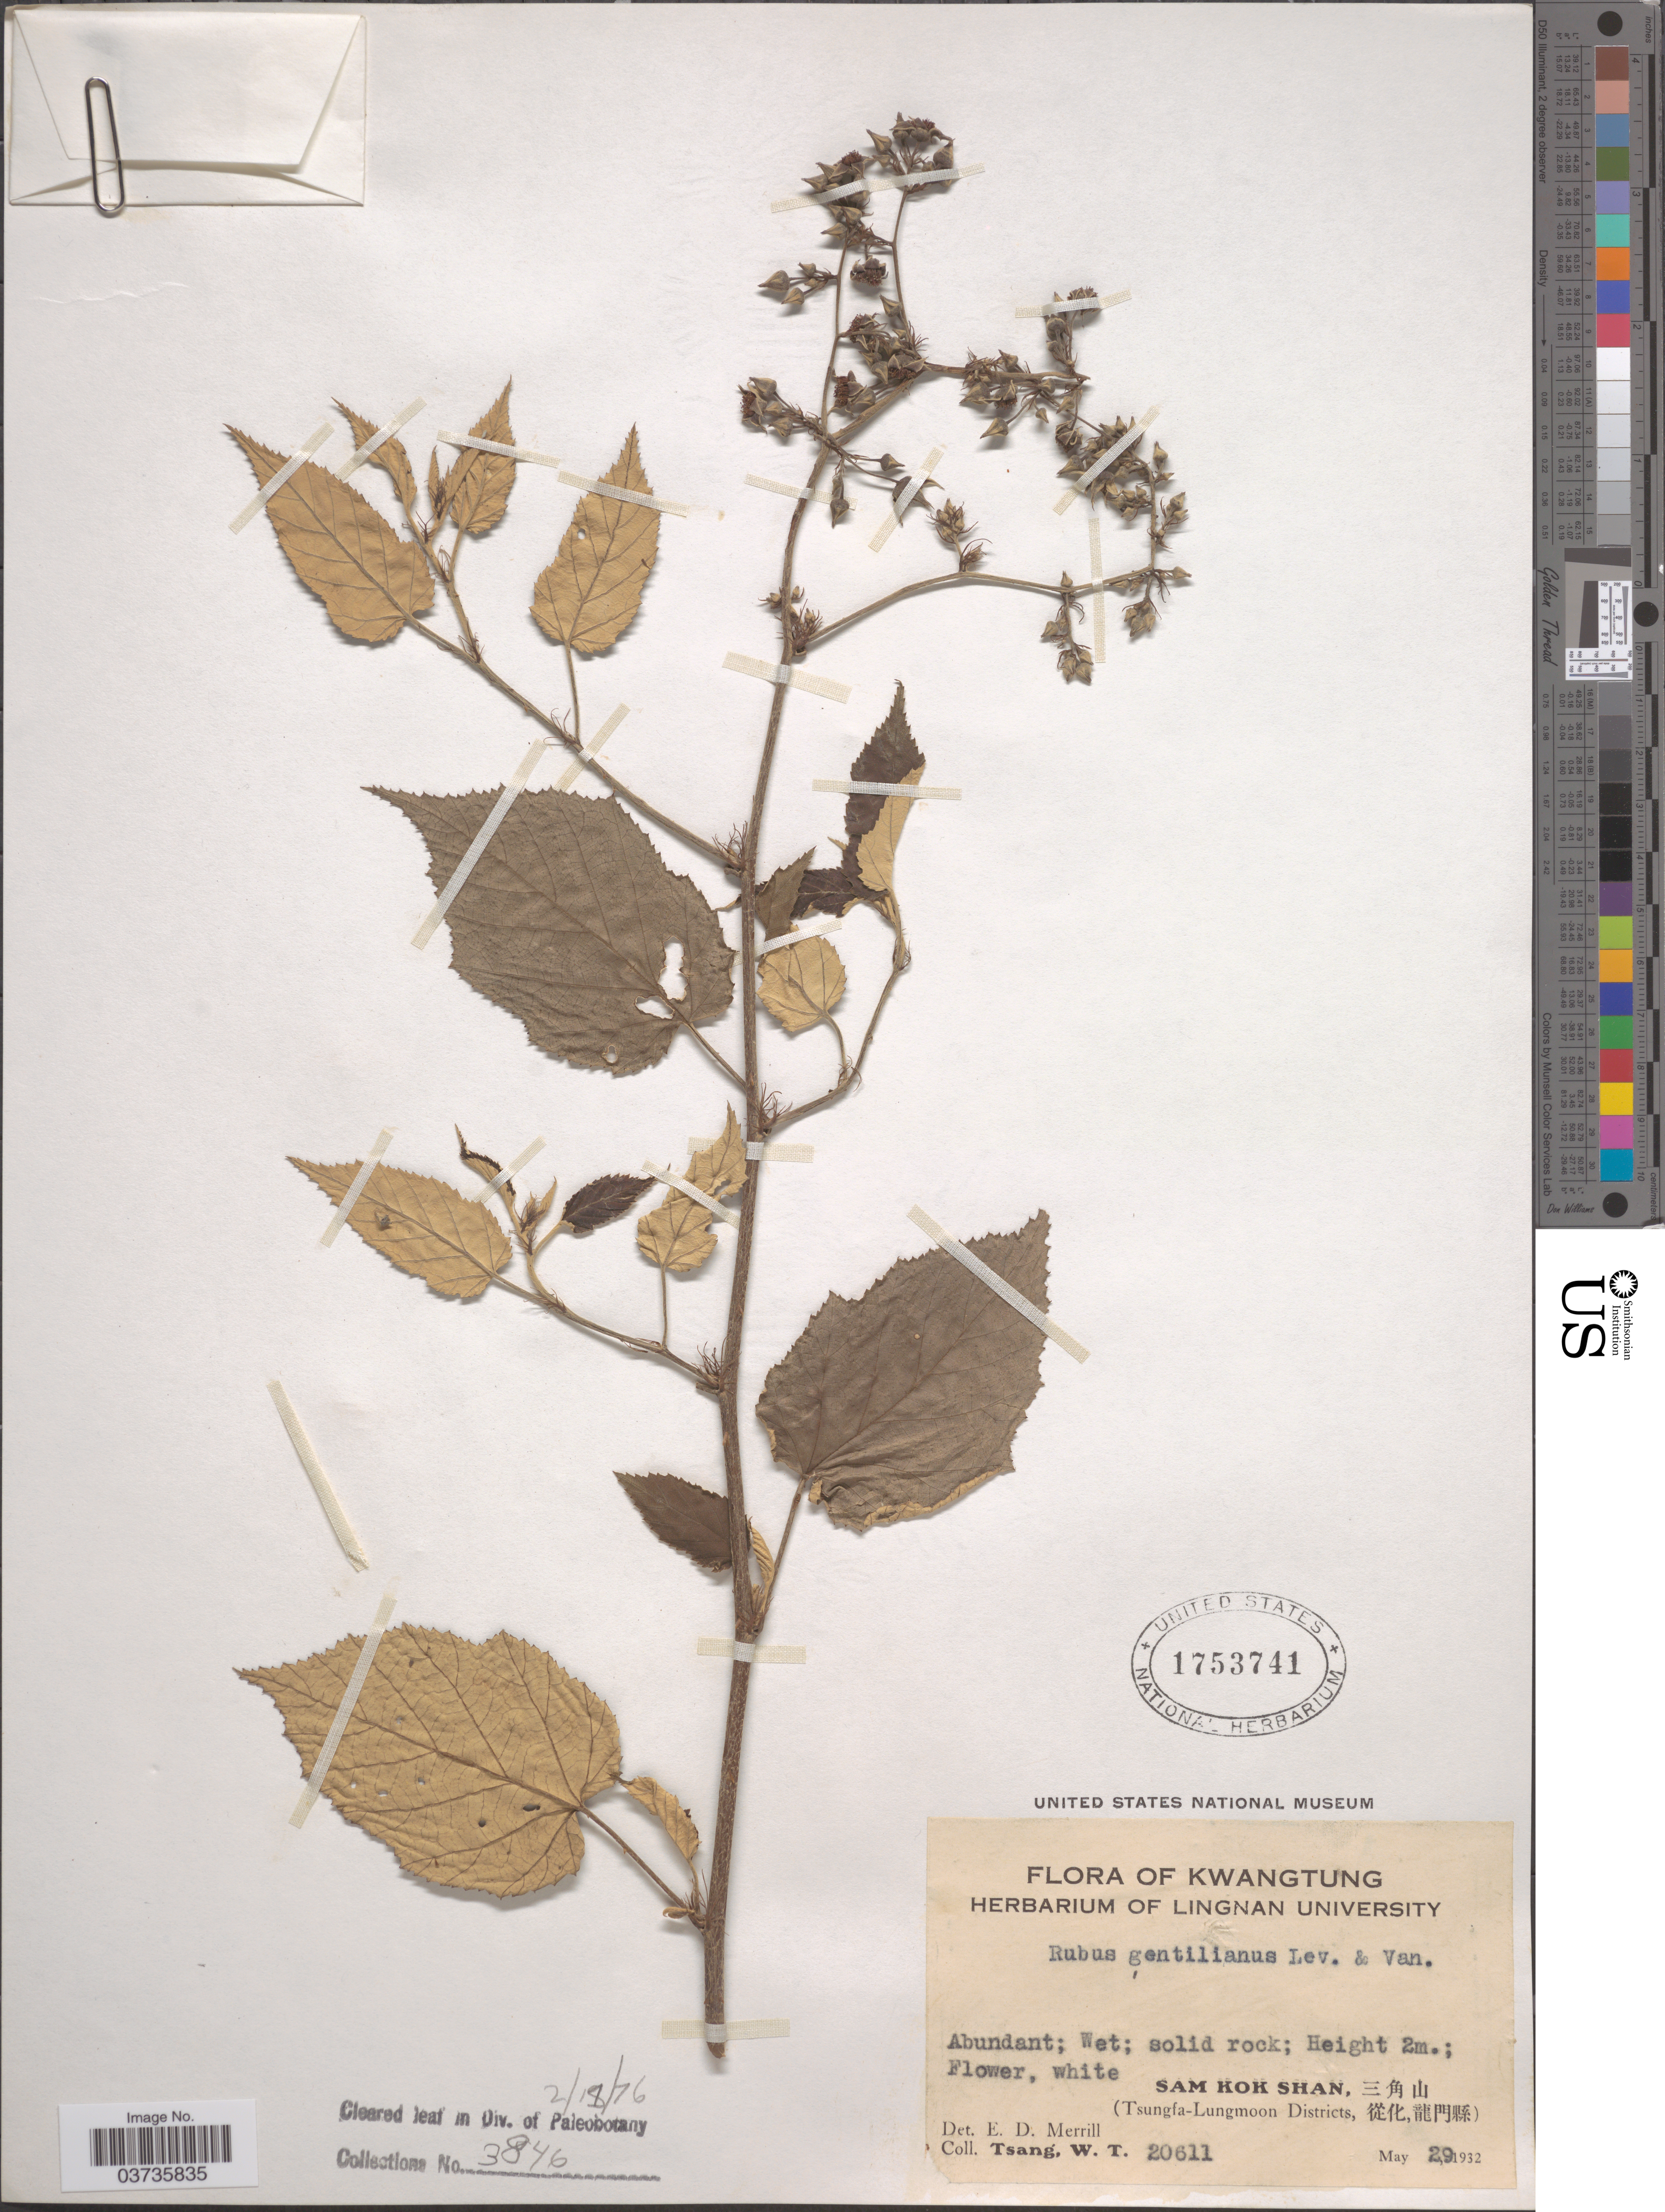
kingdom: Plantae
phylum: Tracheophyta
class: Magnoliopsida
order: Rosales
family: Rosaceae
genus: Rubus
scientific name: Rubus gentilianus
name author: H. Lév. & Vaniot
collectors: W. T. Tsang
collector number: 20611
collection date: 1932-05-29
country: China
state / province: Guangdong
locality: Kwangtung. Sam Kok Shan, X. (Tsungfa-Lungmoon Districts, X).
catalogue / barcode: US 1753741